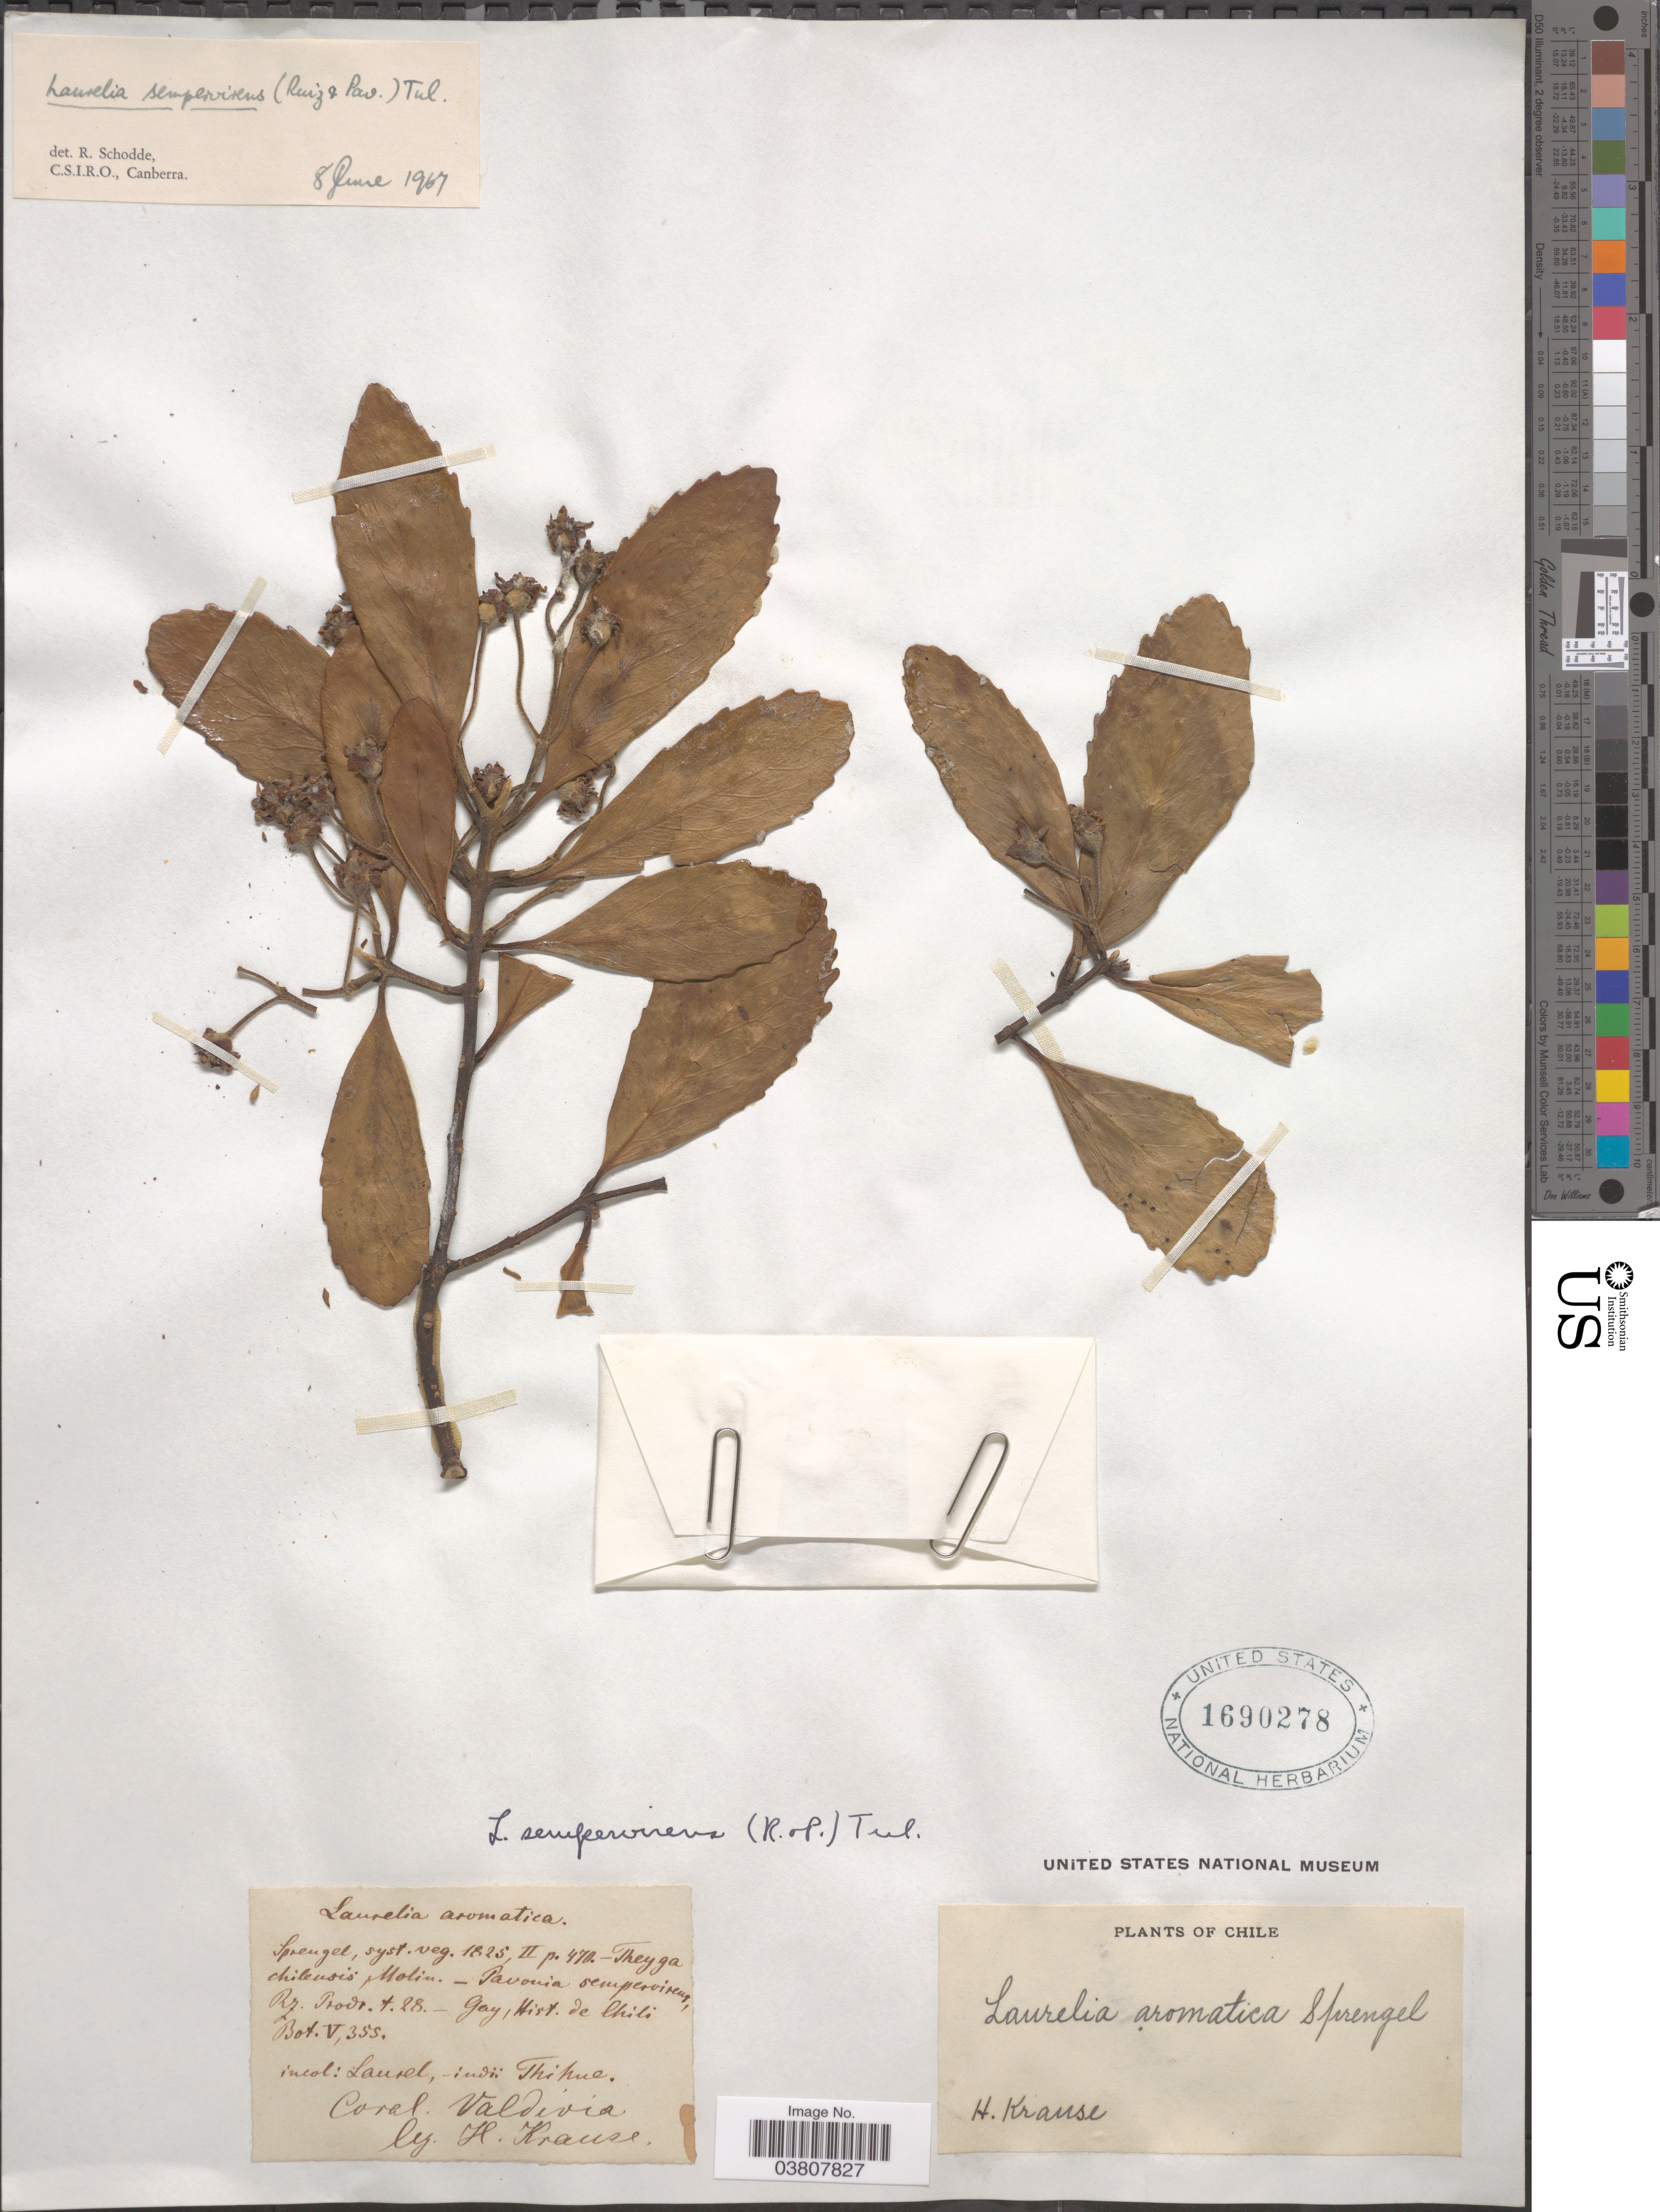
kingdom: Plantae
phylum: Tracheophyta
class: Magnoliopsida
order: Laurales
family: Atherospermataceae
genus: Laurelia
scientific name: Laurelia sempervirens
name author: (Ruiz & Pav.) Tul.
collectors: H. Krause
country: Chile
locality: Coral. Valdivia.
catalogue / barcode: US 1690278